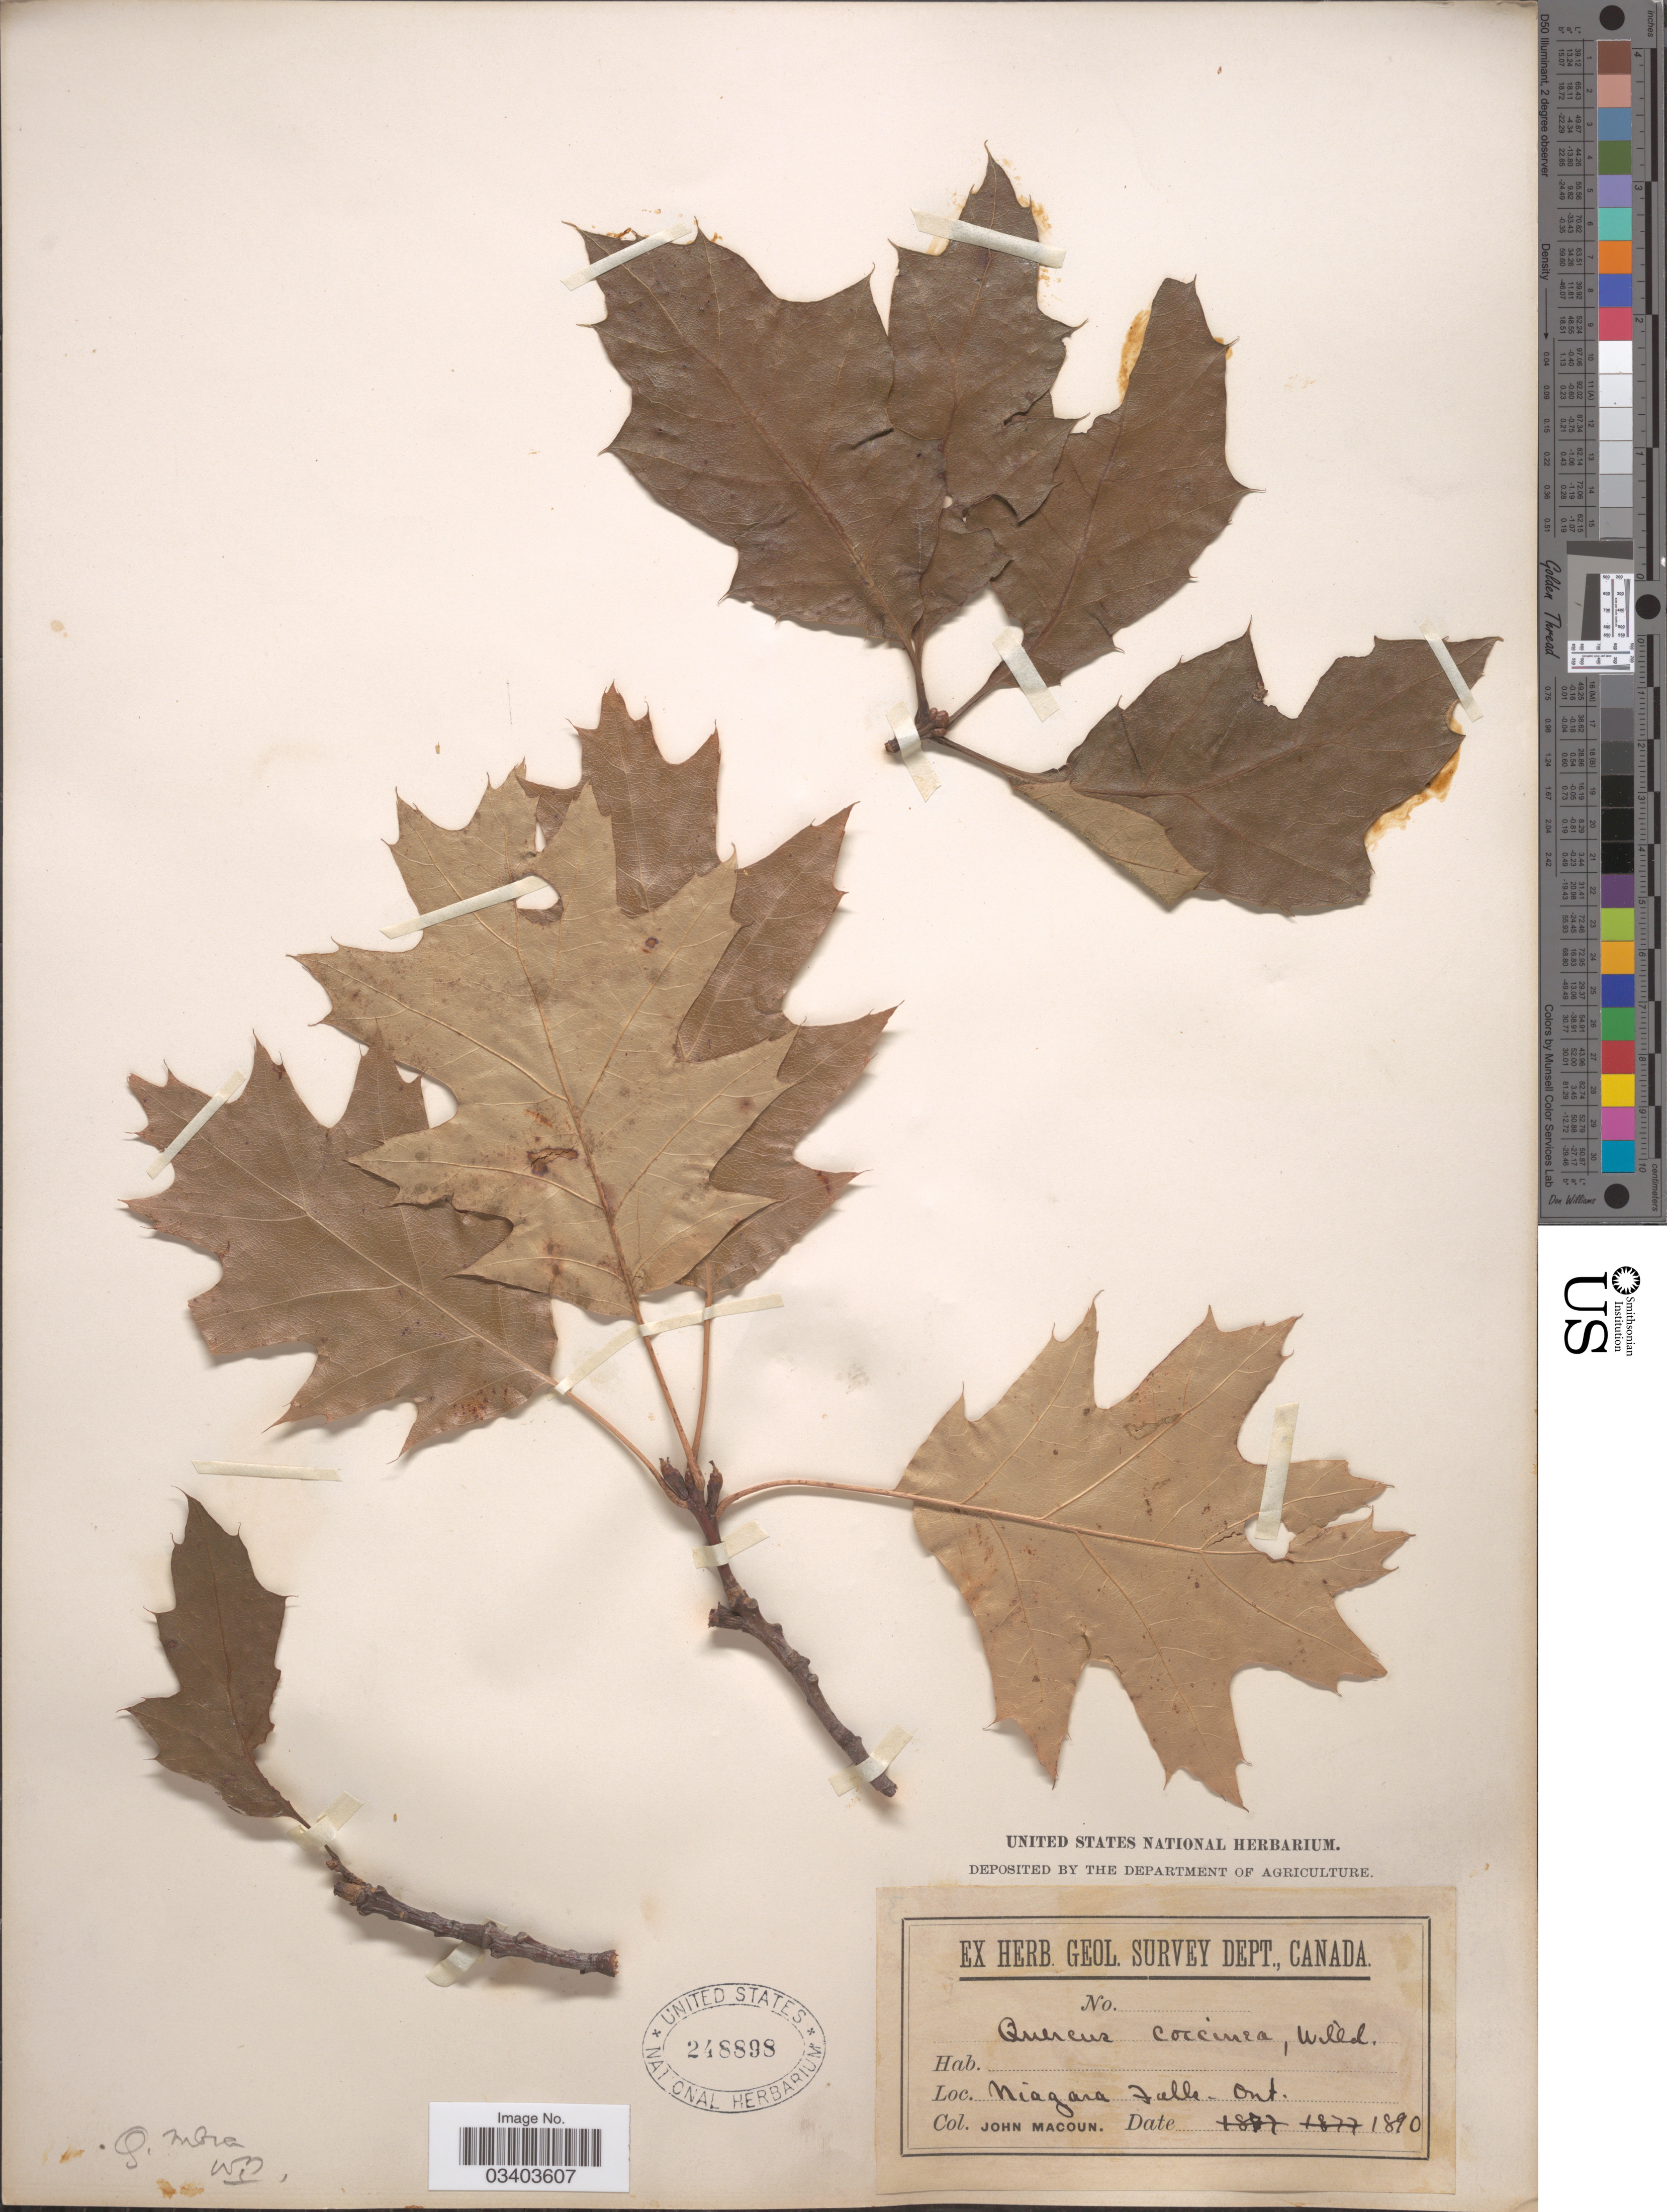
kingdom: Plantae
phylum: Tracheophyta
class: Magnoliopsida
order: Fagales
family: Fagaceae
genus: Quercus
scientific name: Quercus borealis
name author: F. Michx.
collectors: J. Macoun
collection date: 1890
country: Canada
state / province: Ontario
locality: Niagara Falls.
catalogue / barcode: US 248898